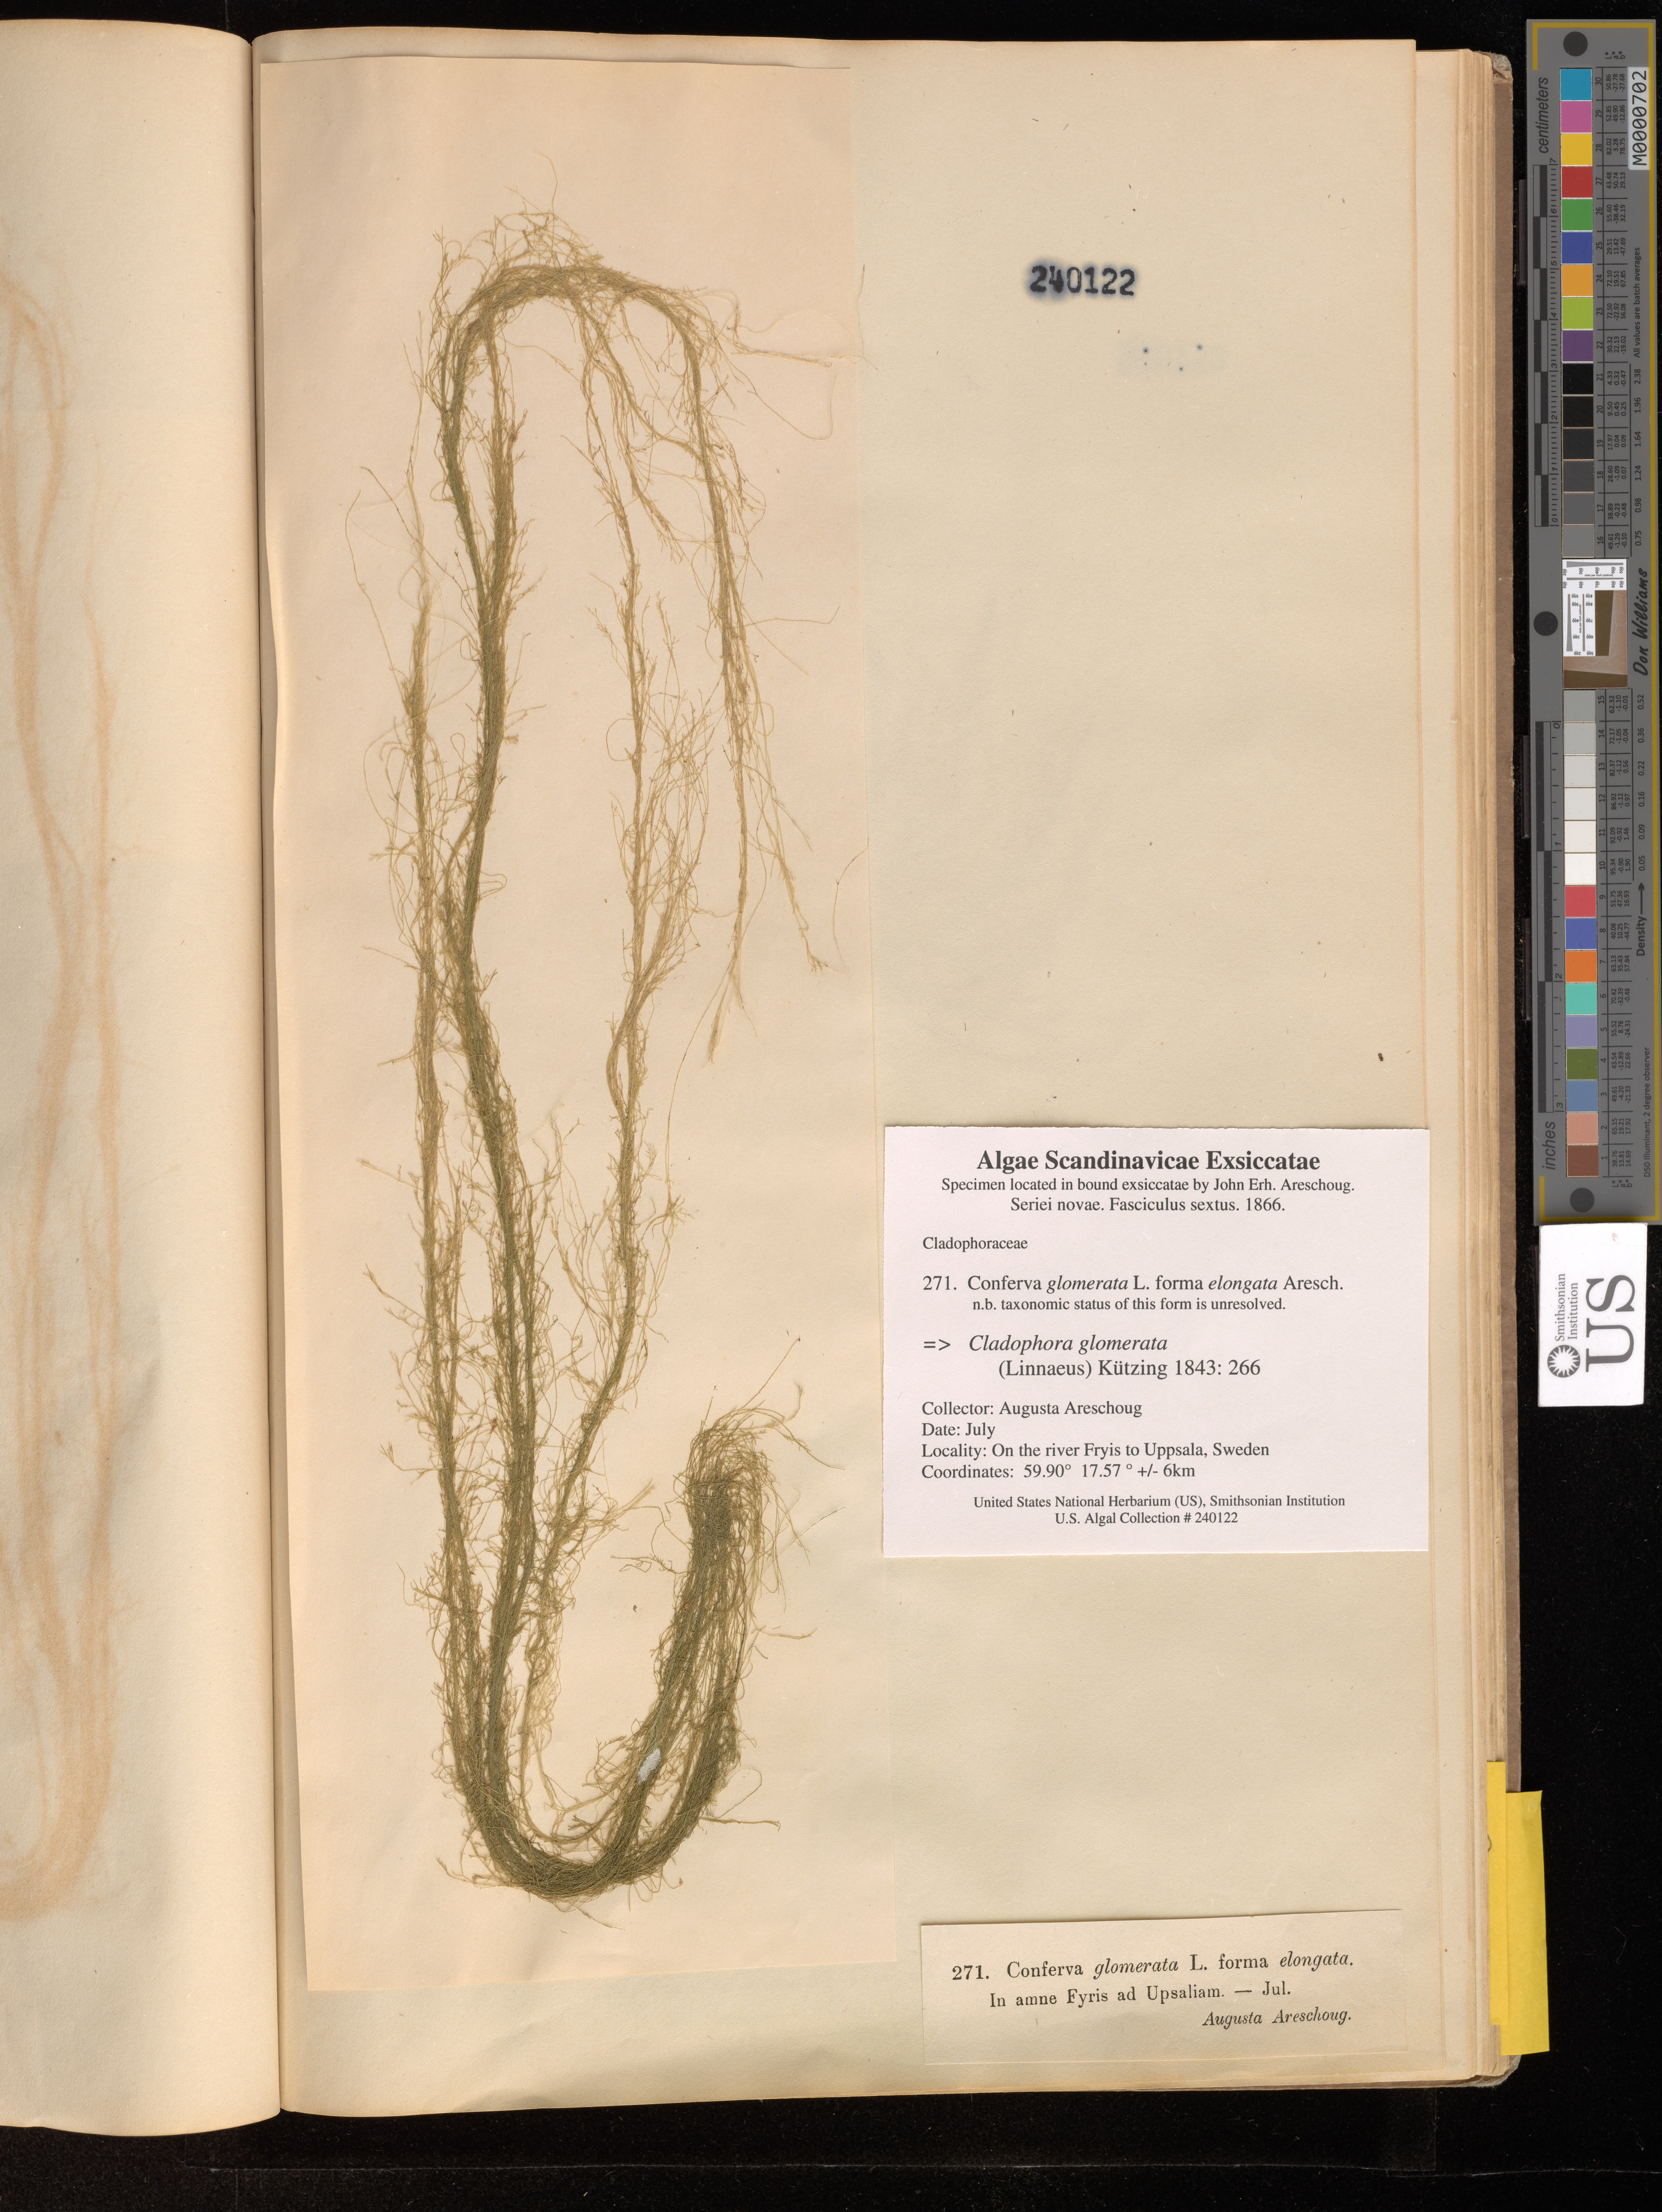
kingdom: Plantae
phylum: Chlorophyta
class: Ulvophyceae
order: Cladophorales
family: Cladophoraceae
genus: Cladophora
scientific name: Cladophora glomerata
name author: (L.) Kütz.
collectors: A. Areschoug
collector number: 271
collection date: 1866-07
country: Sweden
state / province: Uppsala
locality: On the river Fryis to Uppsala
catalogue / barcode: US 240122